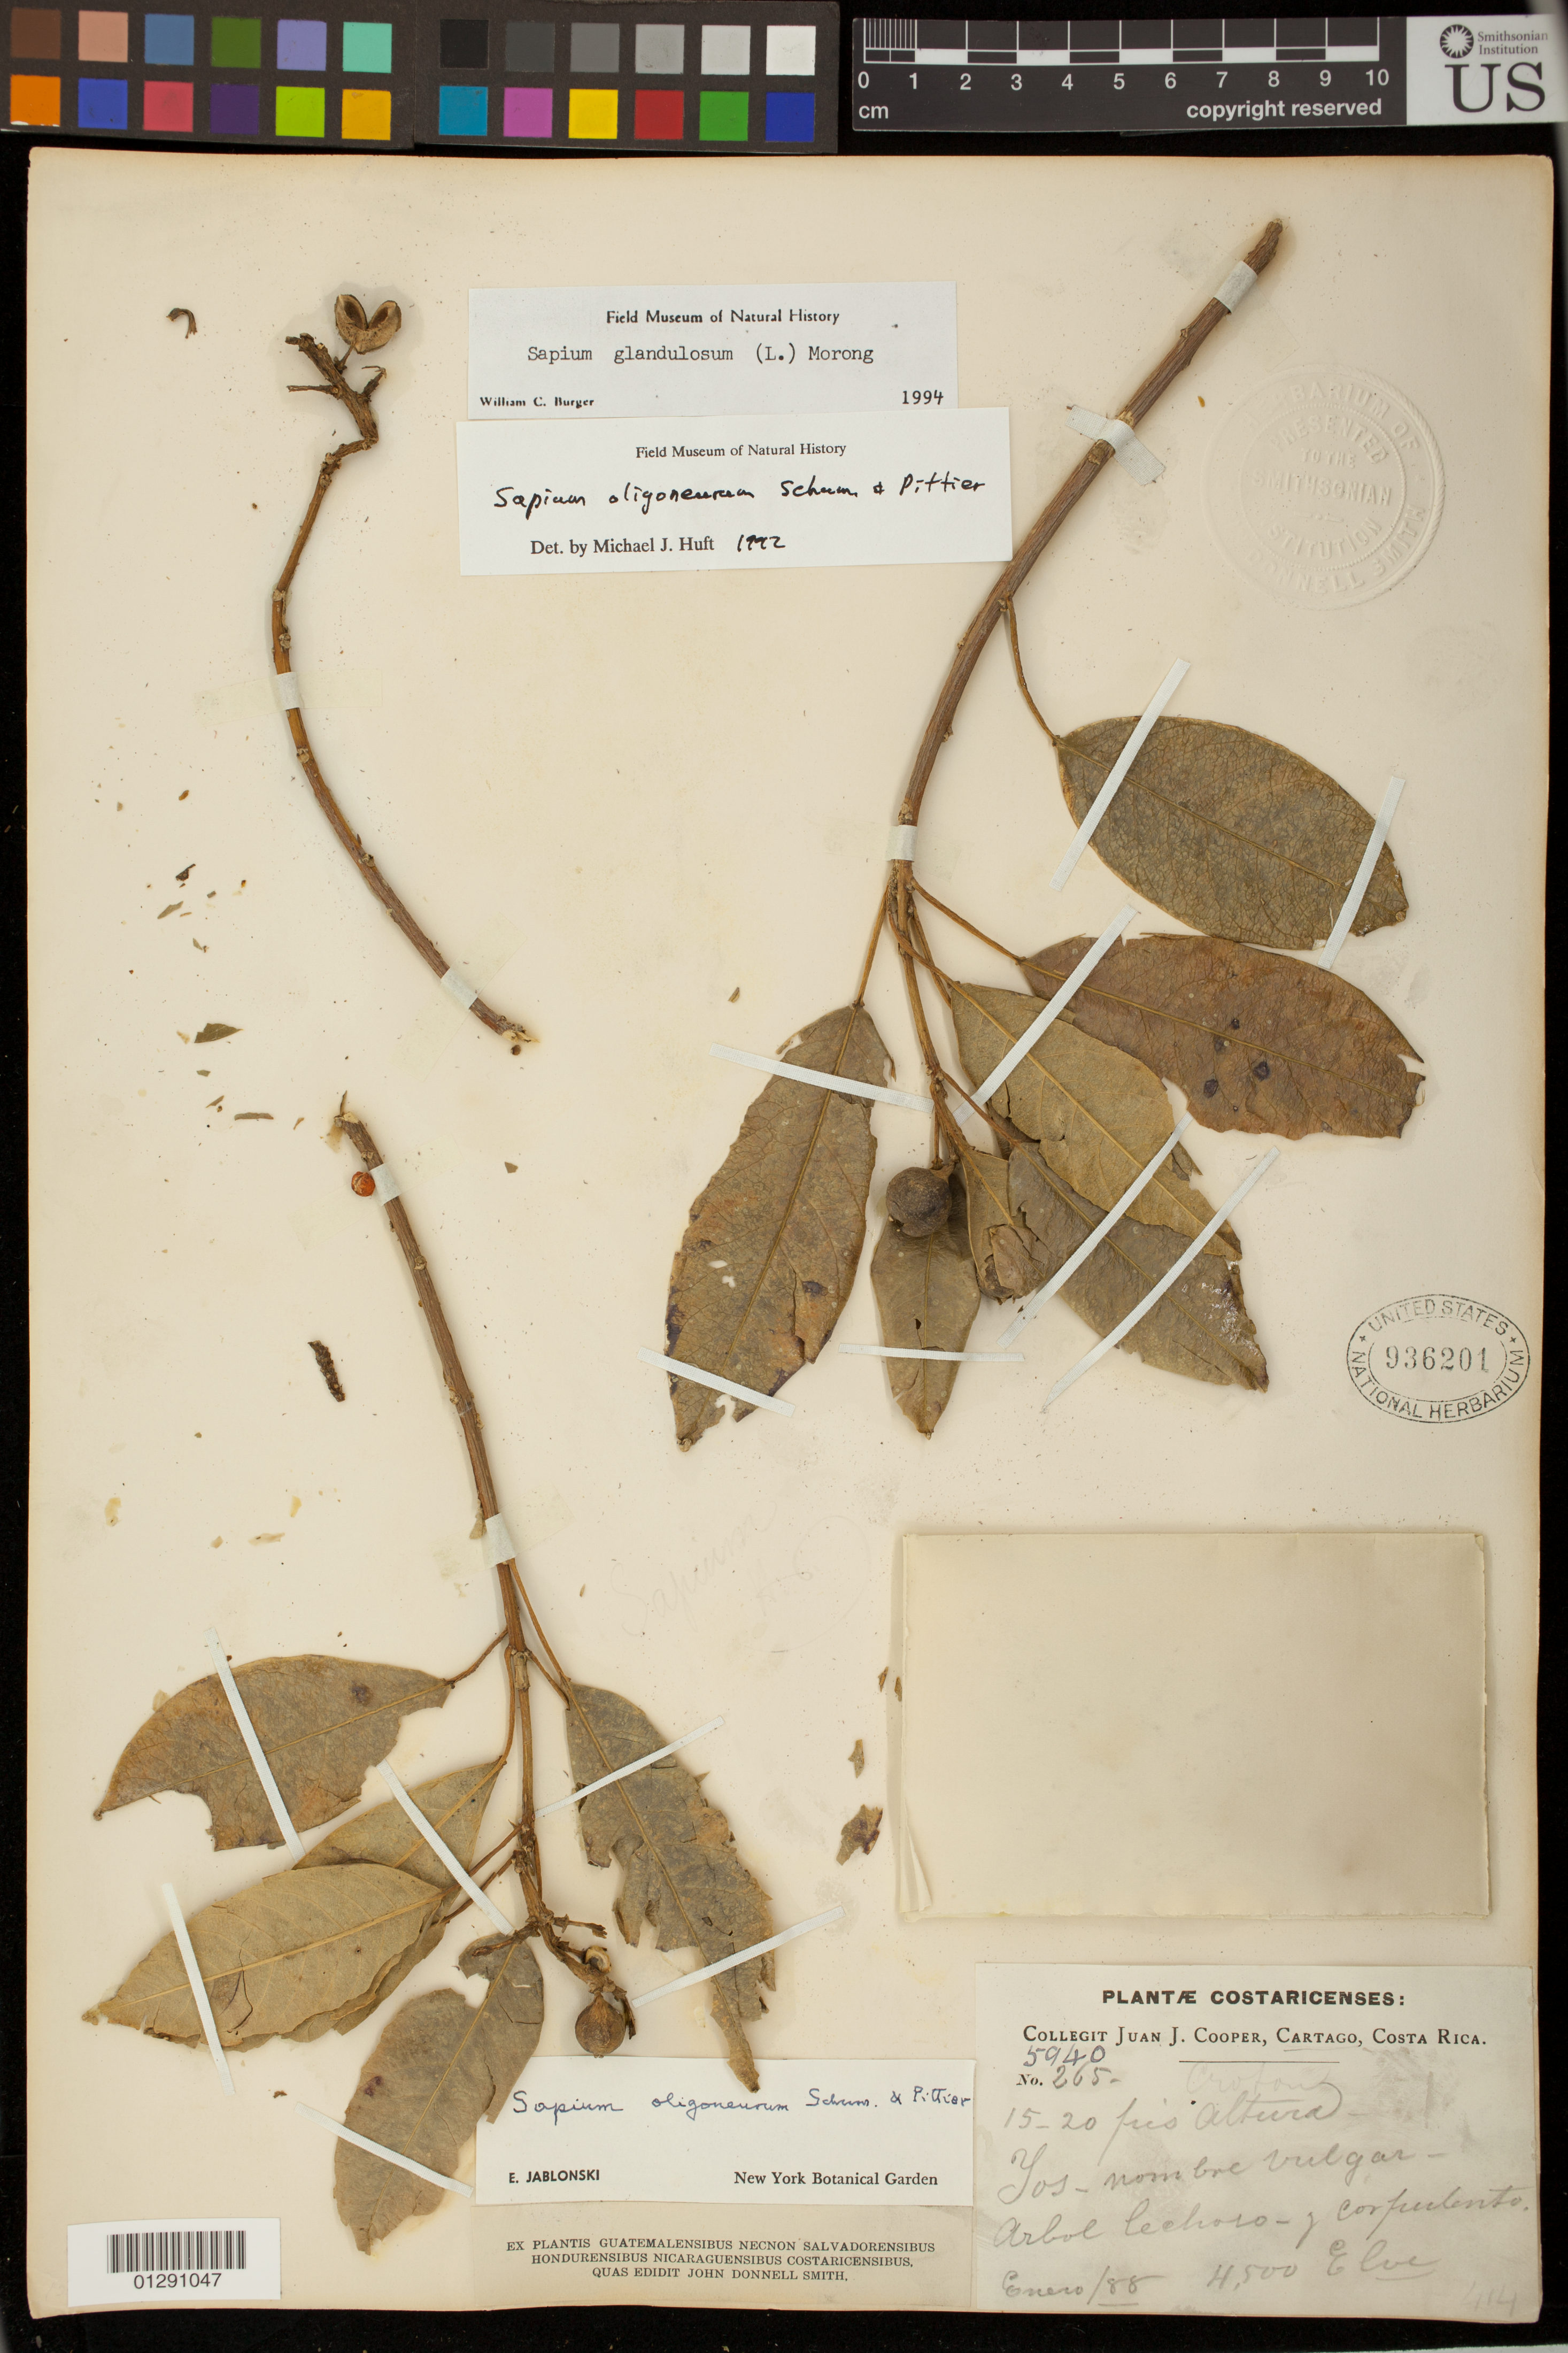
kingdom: Plantae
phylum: Tracheophyta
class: Magnoliopsida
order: Malpighiales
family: Euphorbiaceae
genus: Sapium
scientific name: Sapium glandulosum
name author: (L.) Morong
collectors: J. J. Cooper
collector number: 265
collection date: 1888-01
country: Costa Rica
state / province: Cartago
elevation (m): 1372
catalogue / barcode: US 936201